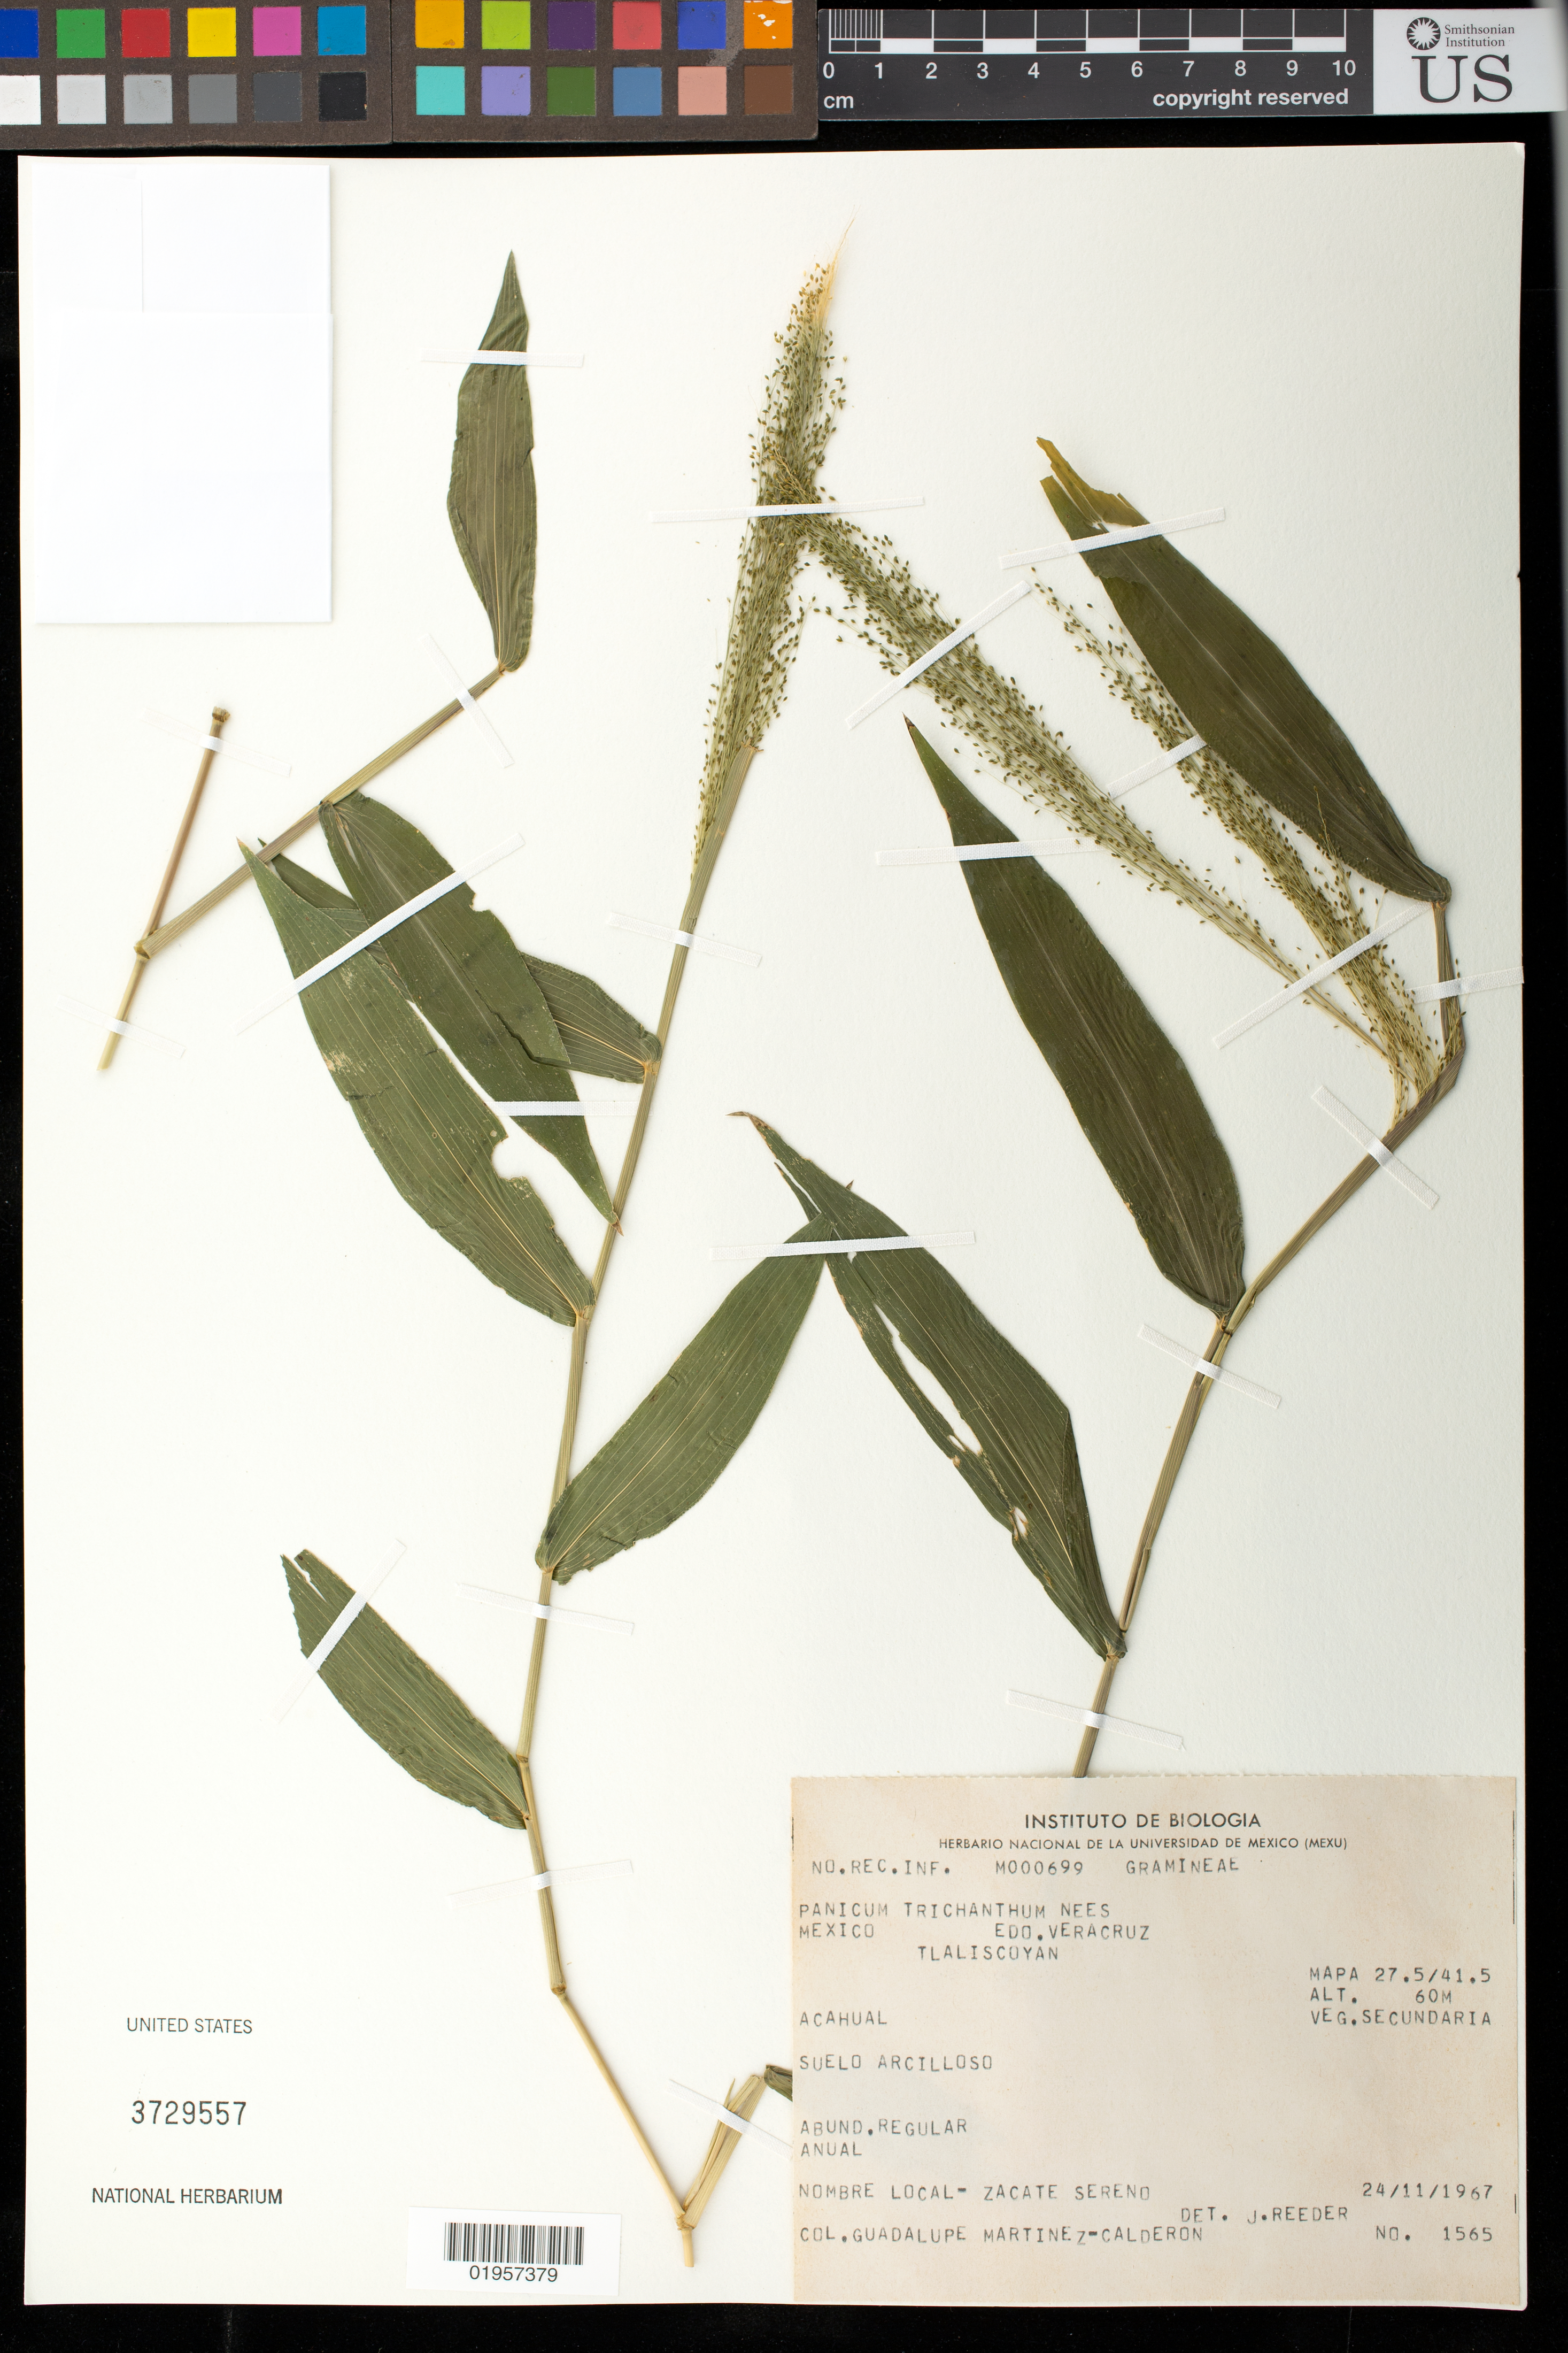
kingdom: Plantae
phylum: Tracheophyta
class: Liliopsida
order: Poales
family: Poaceae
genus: Panicum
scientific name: Panicum trichanthum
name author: Nees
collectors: G. Martínez Calderón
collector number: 1565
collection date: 1967-11-24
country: Mexico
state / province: Veracruz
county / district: Tlalixcoyan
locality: Acahual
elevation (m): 60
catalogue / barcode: US 3729557